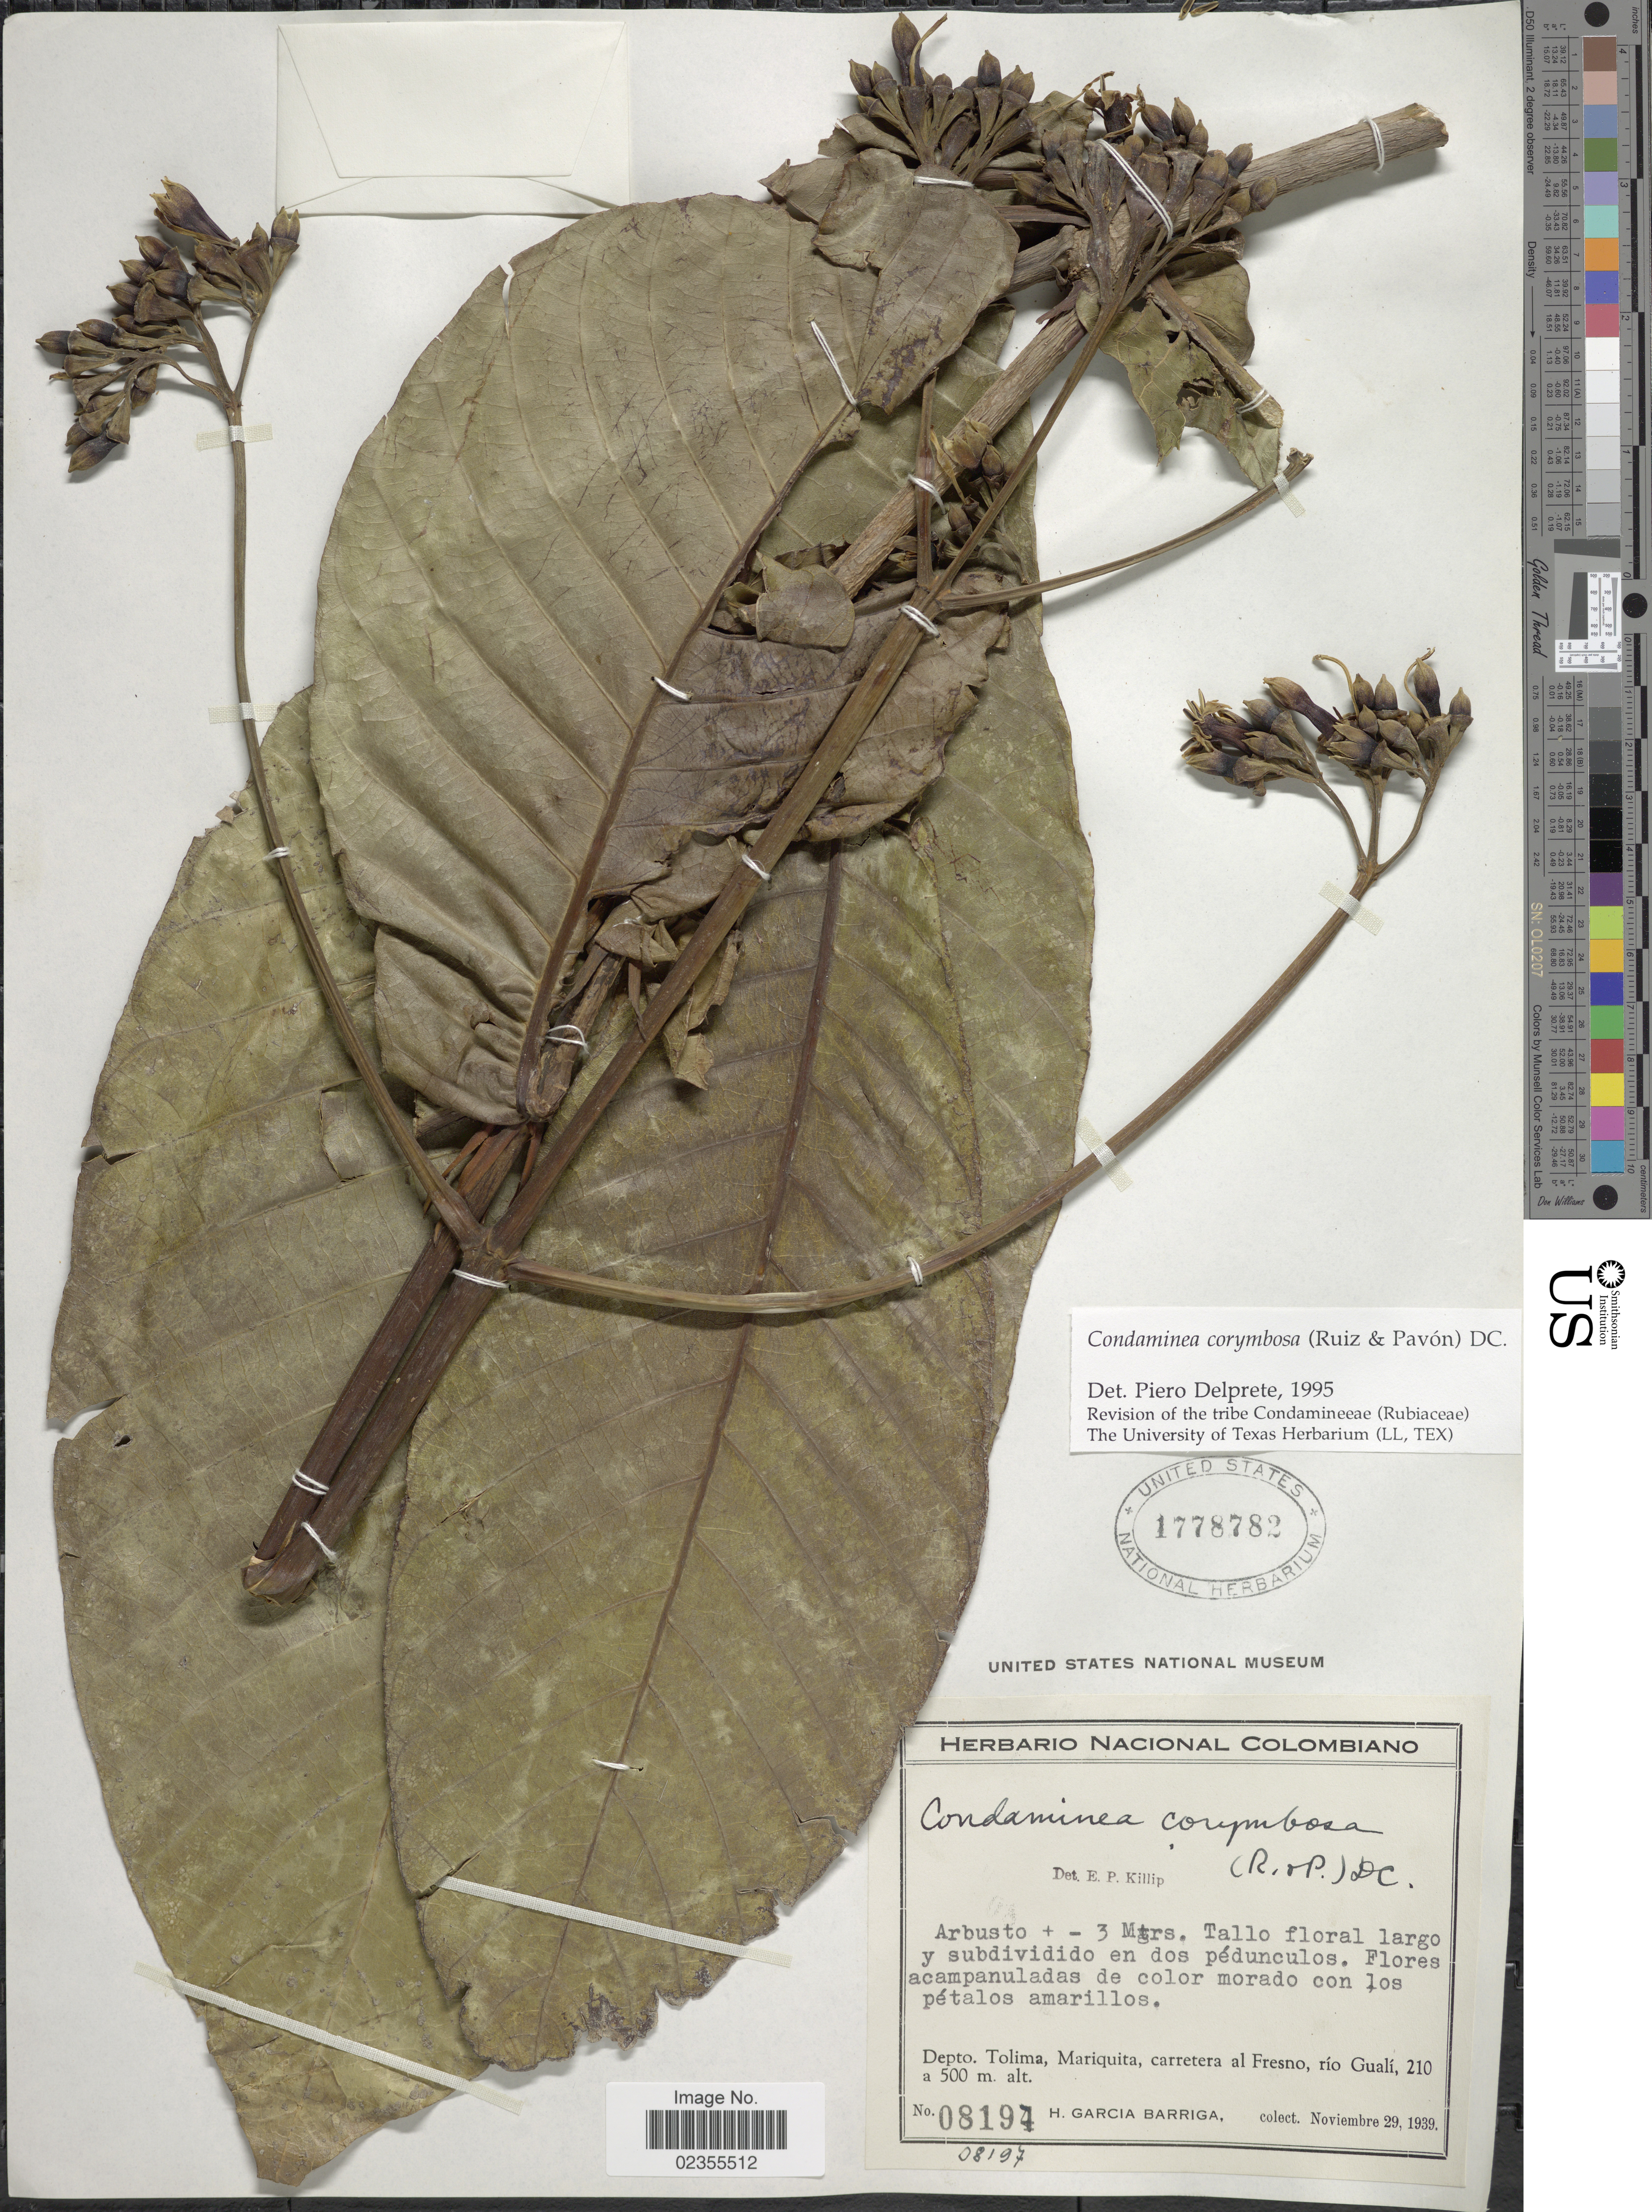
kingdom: Plantae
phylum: Tracheophyta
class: Magnoliopsida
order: Gentianales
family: Rubiaceae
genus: Condaminea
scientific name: Condaminea corymbosa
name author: (Ruiz & Pav.) DC.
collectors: H. García Barriga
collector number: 08197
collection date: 1939-11-29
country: Colombia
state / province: Tolima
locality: Mariquita, carretera al Fresno, rio Guali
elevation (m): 210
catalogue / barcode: US 1778782